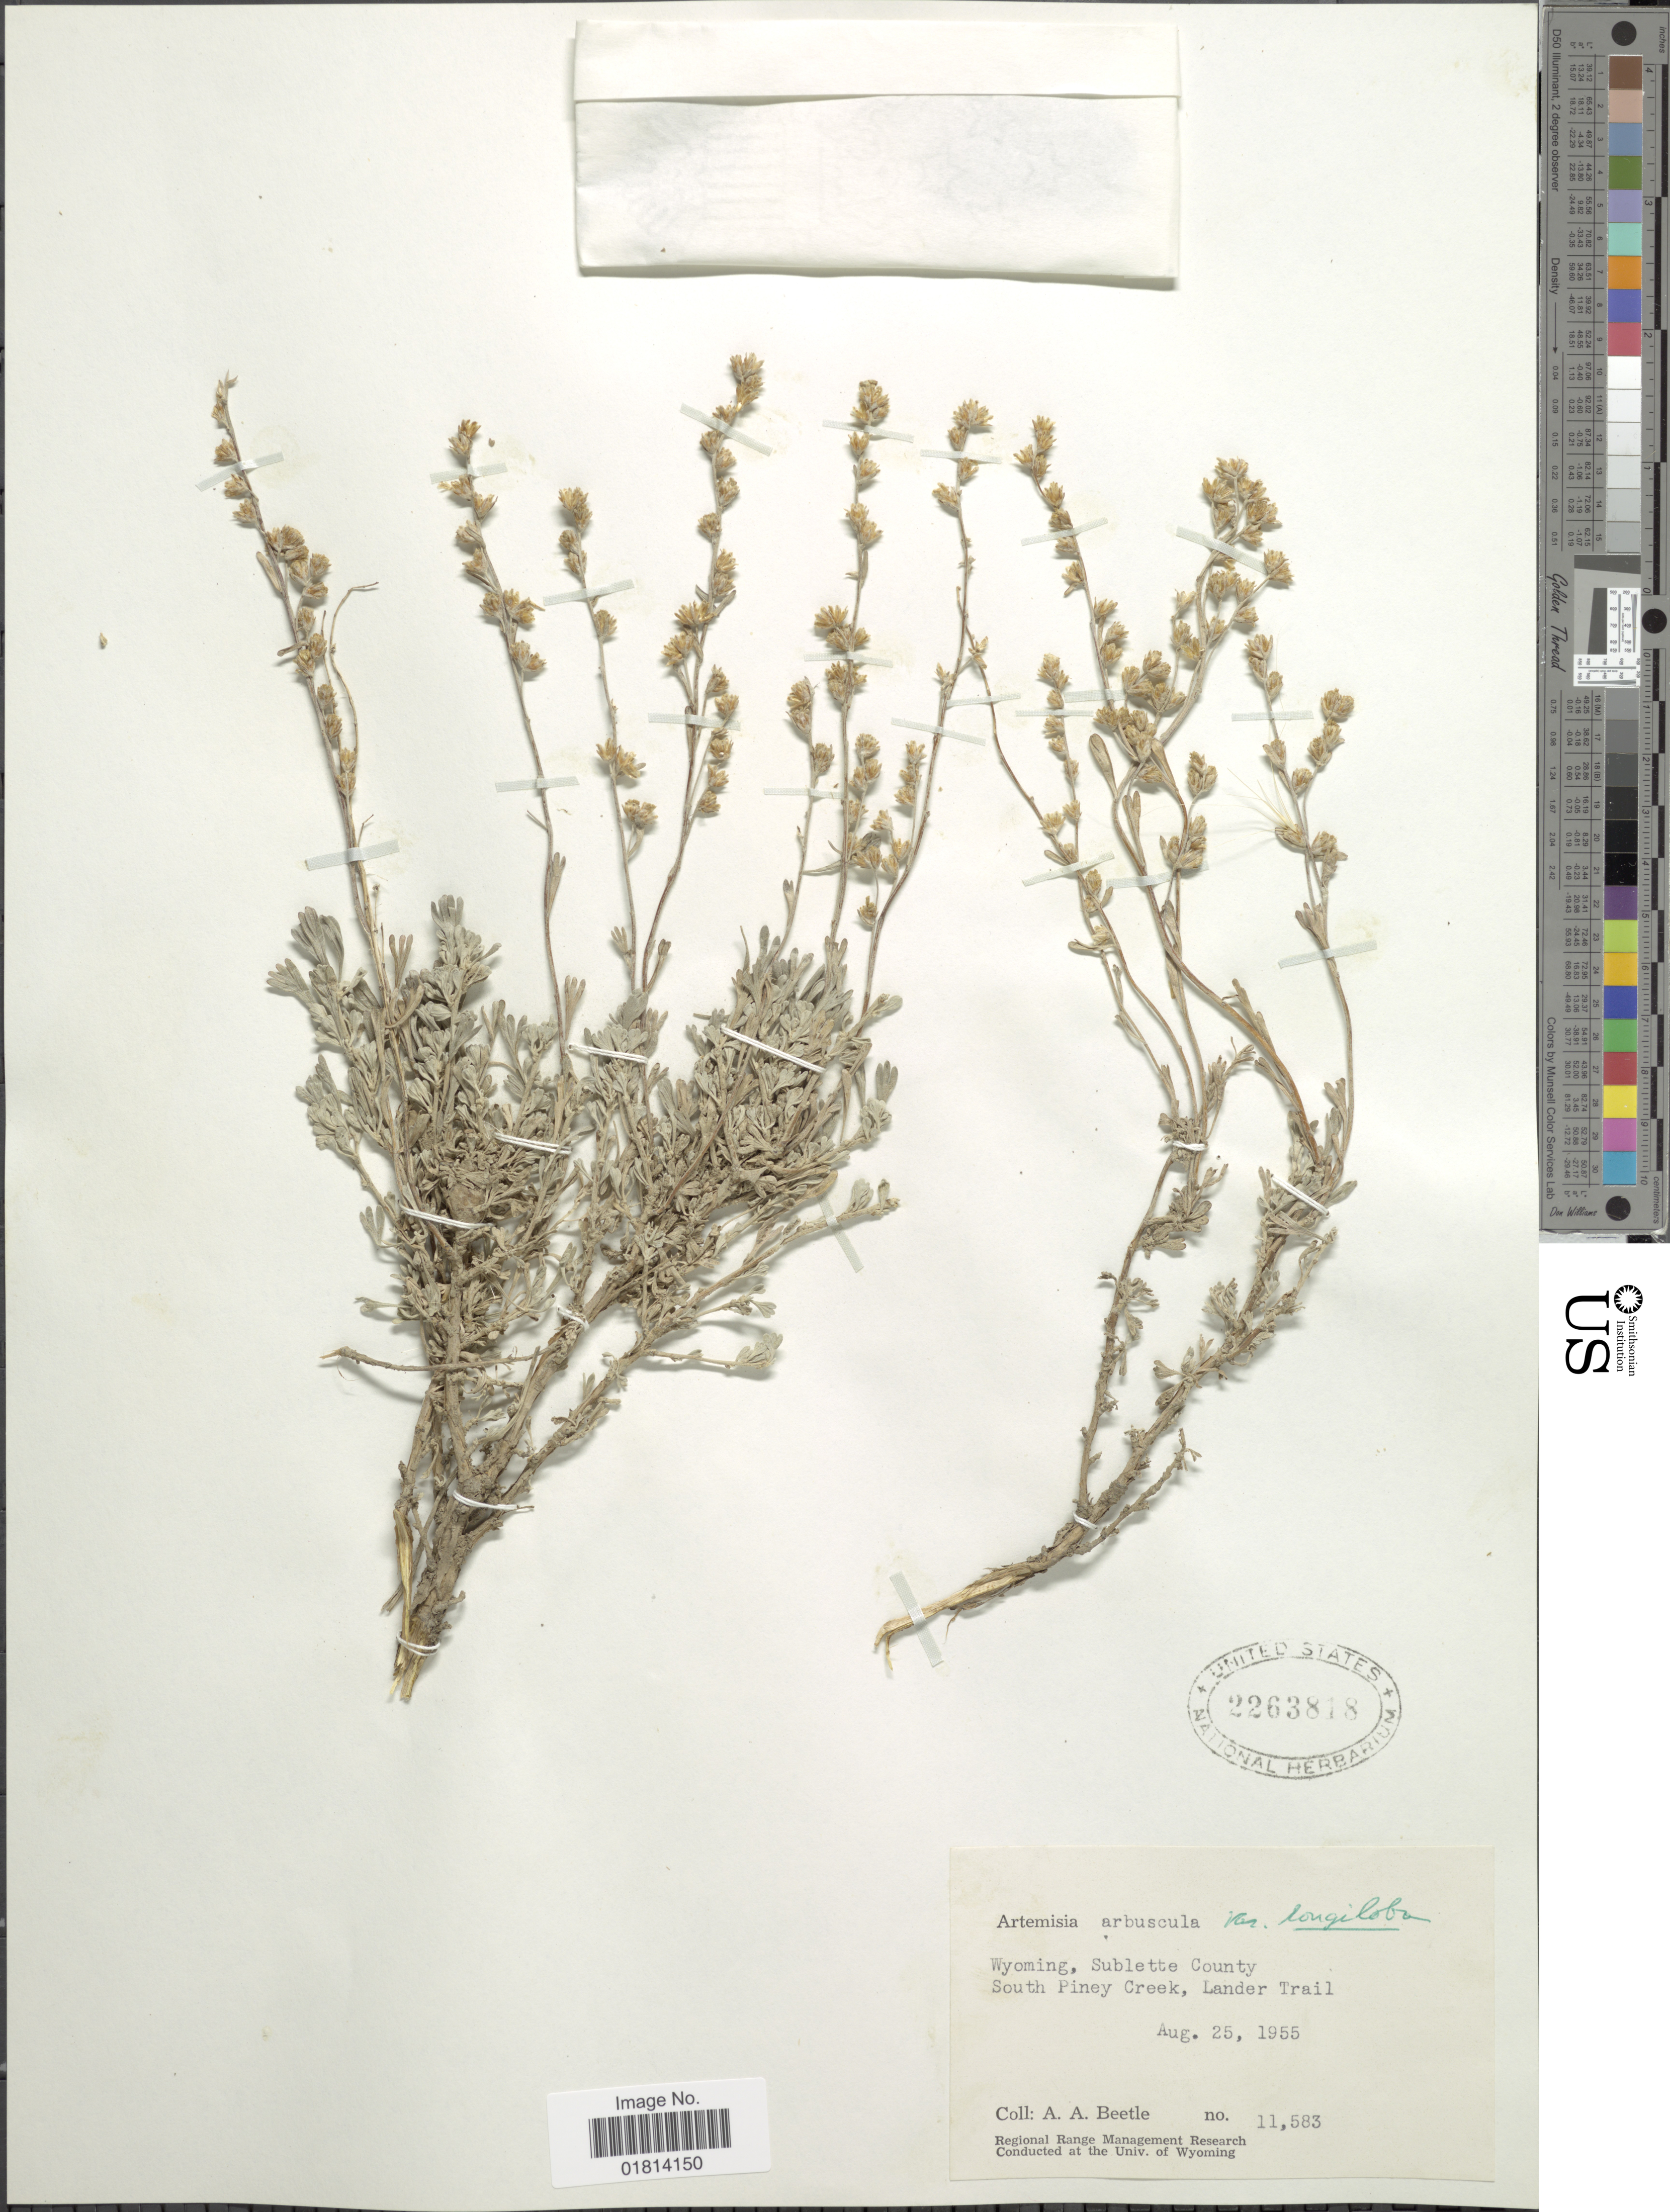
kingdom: Plantae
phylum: Tracheophyta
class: Magnoliopsida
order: Asterales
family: Asteraceae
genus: Artemisia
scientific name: Artemisia arbuscula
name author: Nutt.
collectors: A. A. Beetle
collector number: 11583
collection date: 1955-08-25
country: United States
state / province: Wyoming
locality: Wyoming, Sublette County. South Piney Creek, Lander Trail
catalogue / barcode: US 2263818